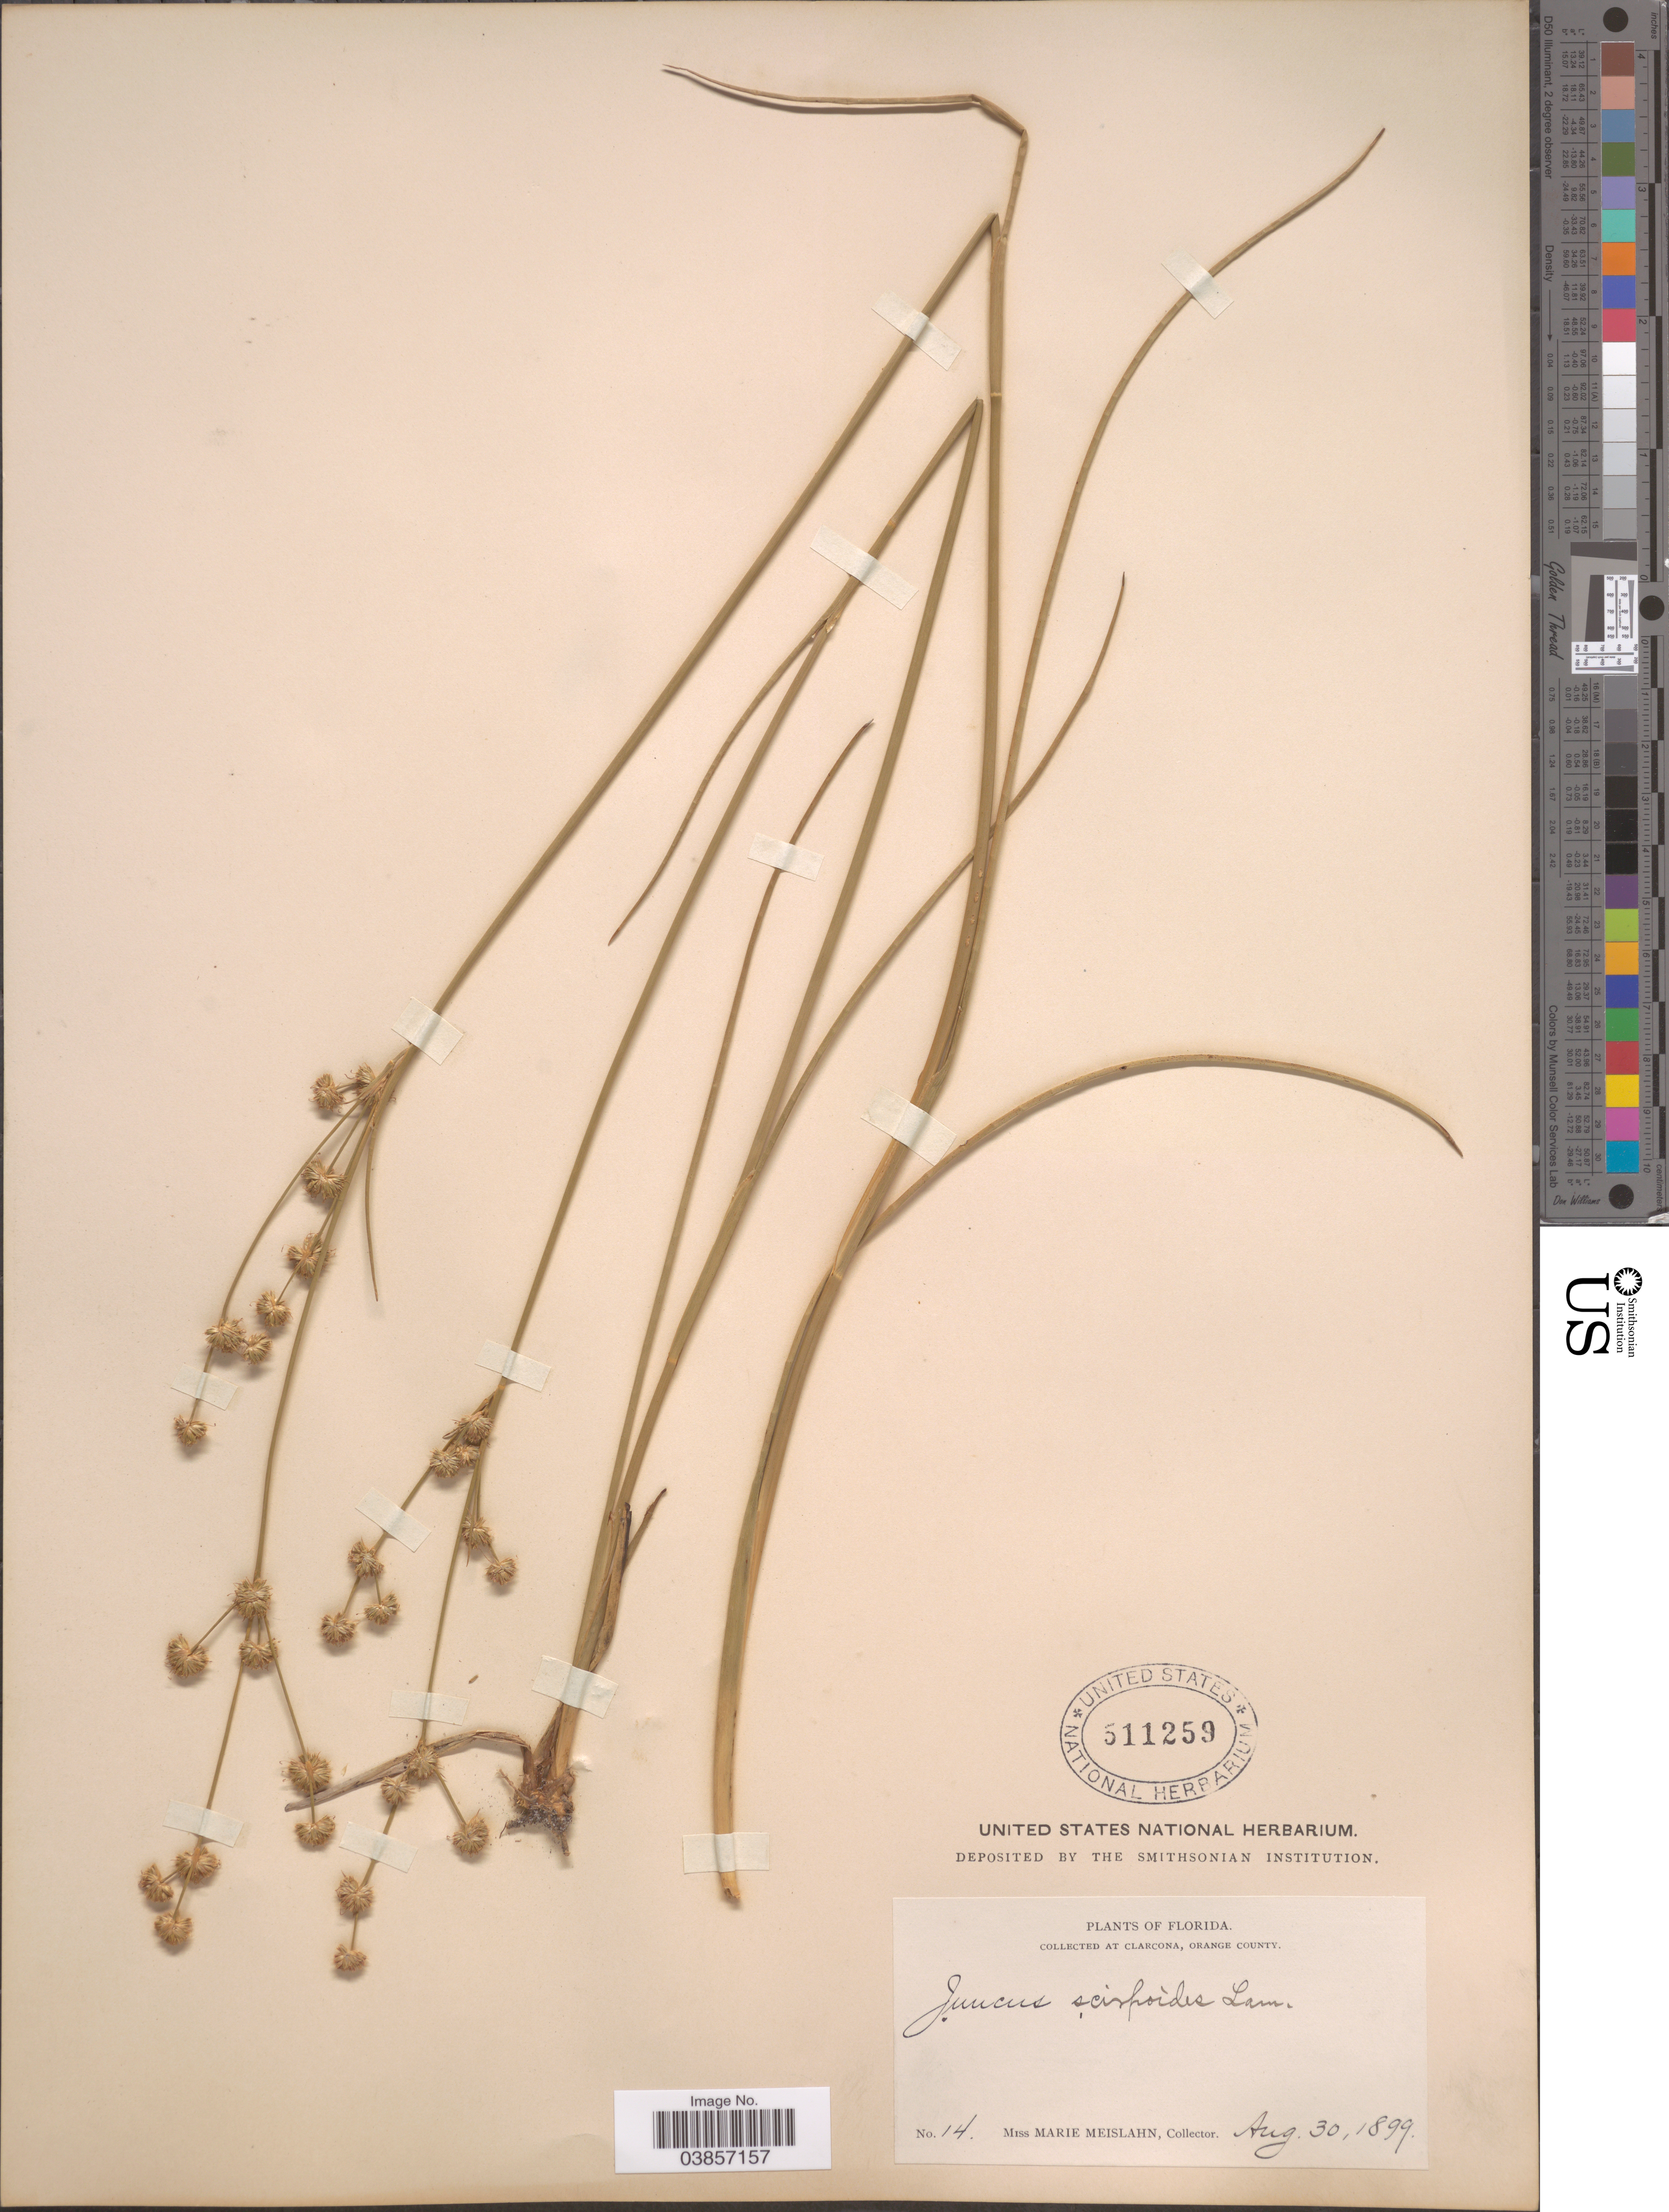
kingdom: Plantae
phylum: Tracheophyta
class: Liliopsida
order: Poales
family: Juncaceae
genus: Juncus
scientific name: Juncus scirpoides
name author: Lam.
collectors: M. Meislahn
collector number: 14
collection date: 1899-08-30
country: United States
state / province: Florida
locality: At Clarcona, Orange County.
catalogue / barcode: US 511259